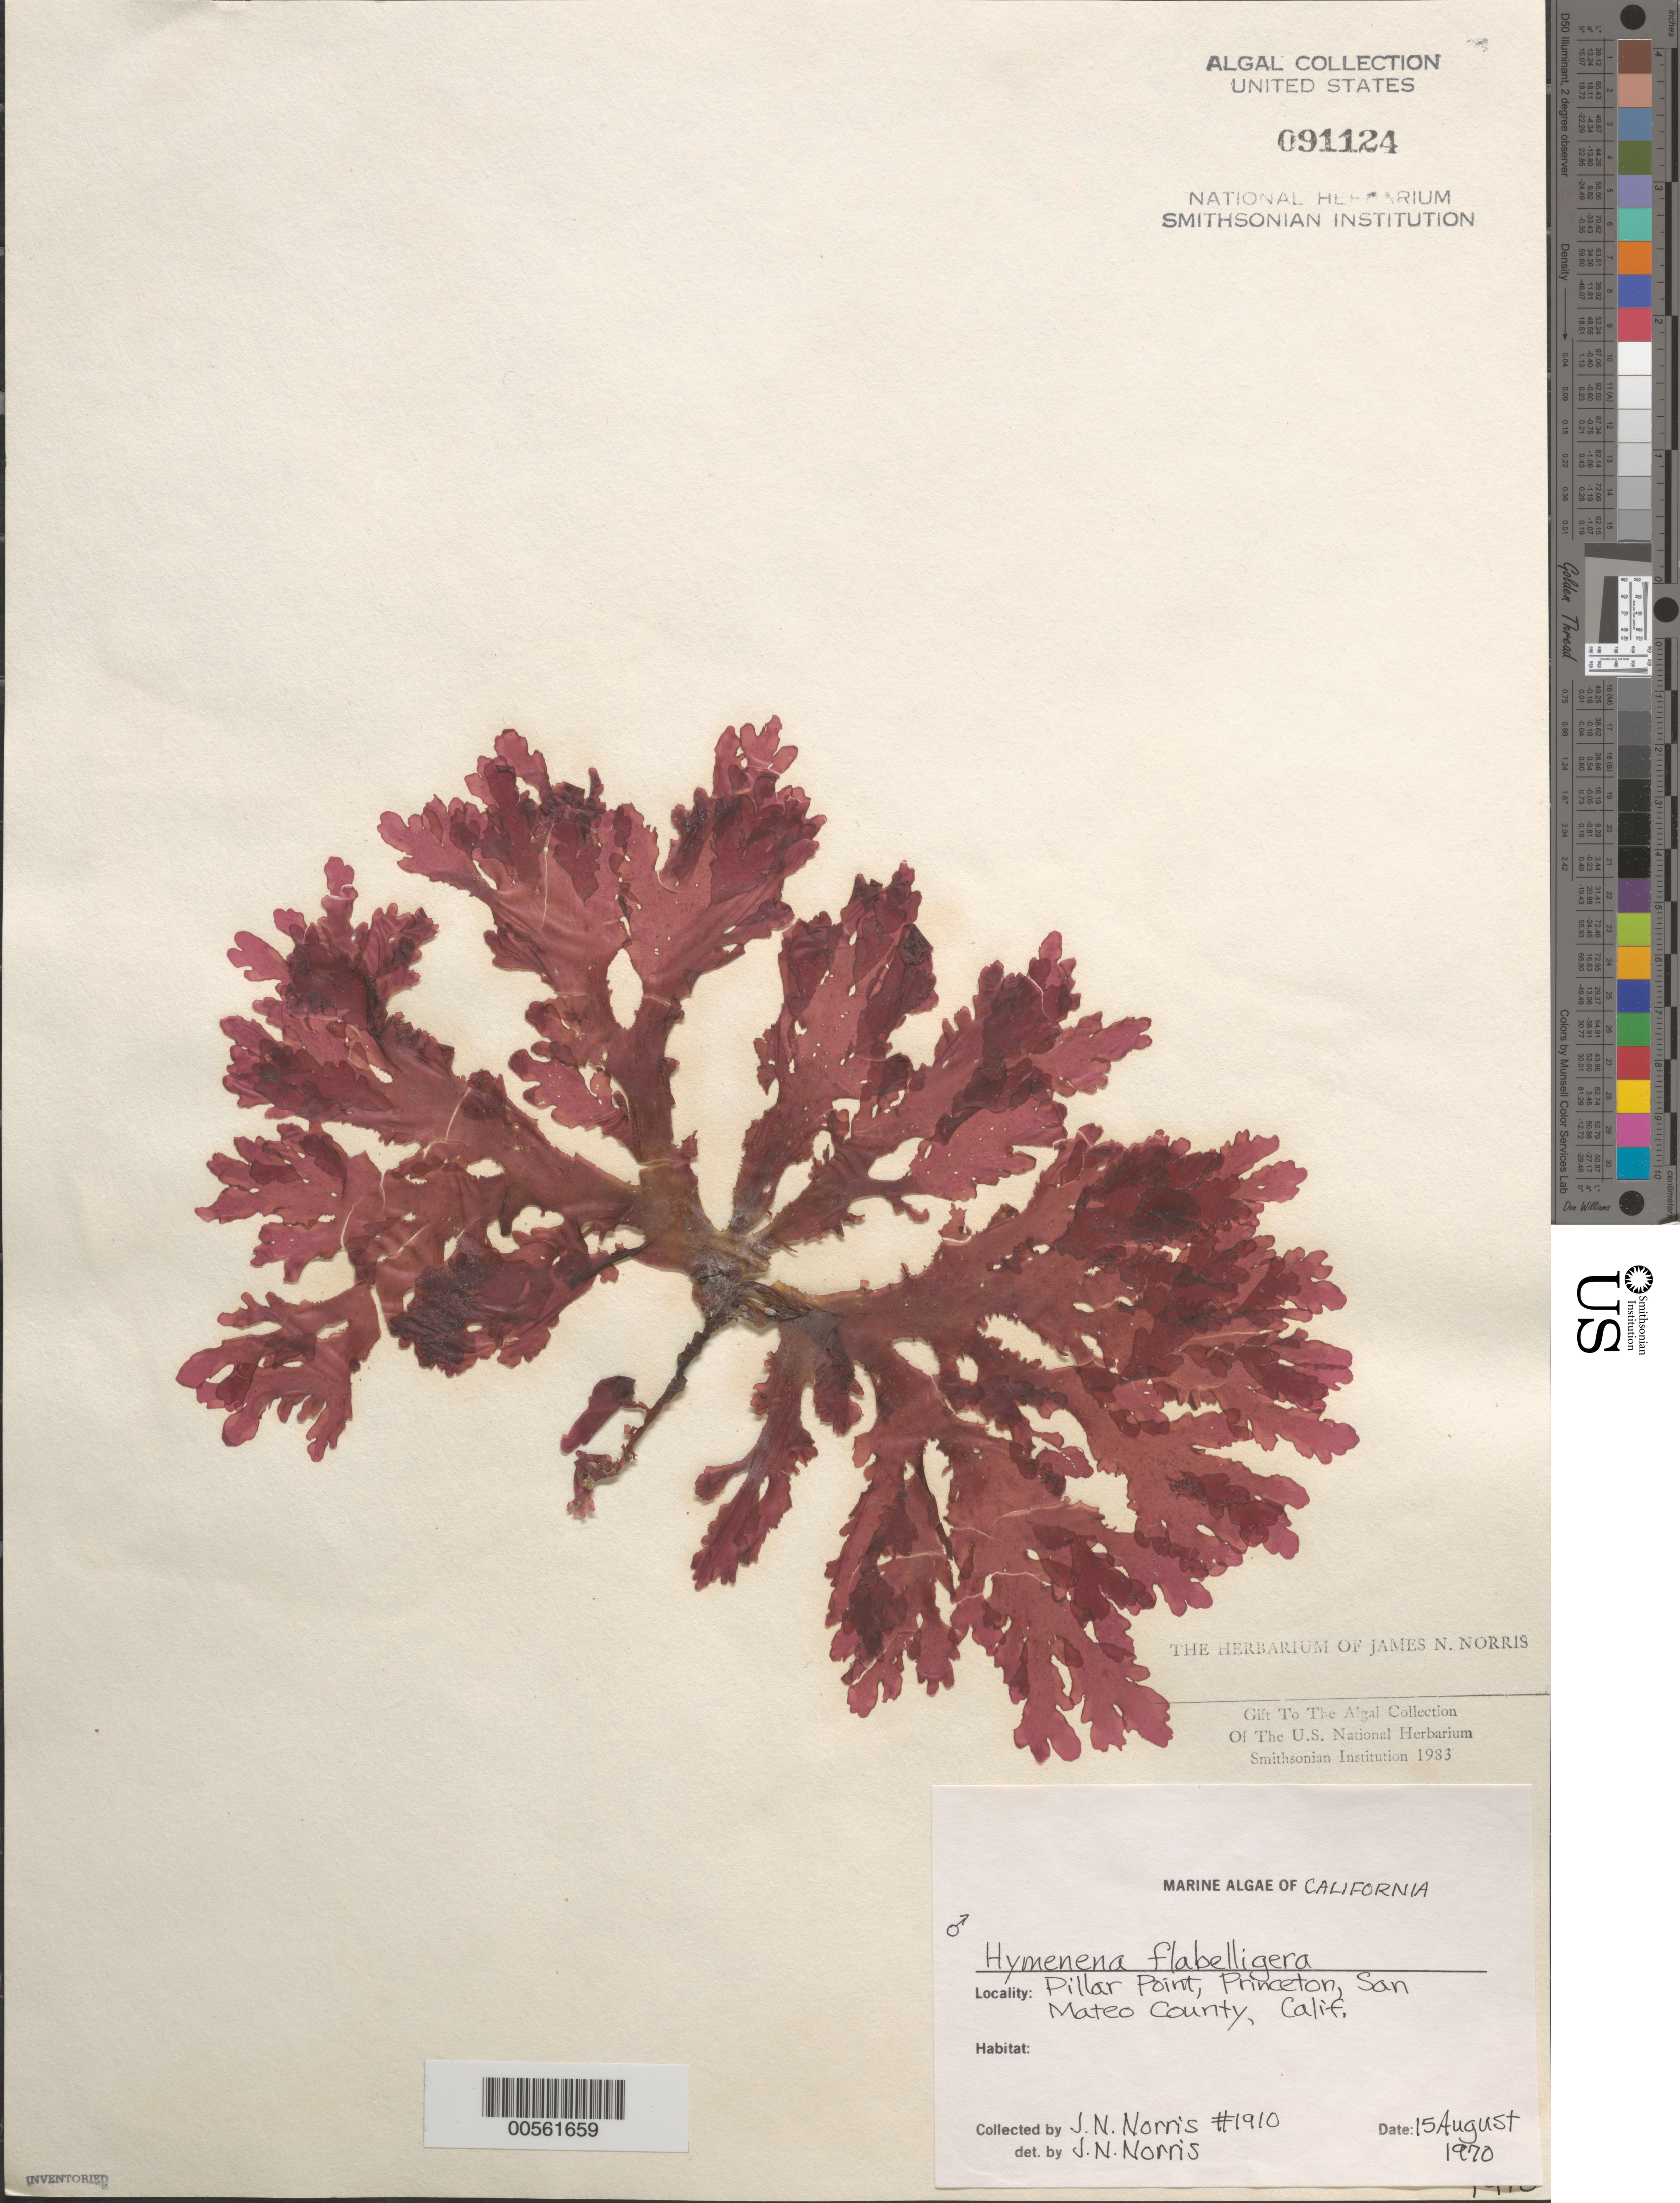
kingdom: Plantae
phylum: Rhodophyta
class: Florideophyceae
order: Ceramiales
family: Delesseriaceae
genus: Hymenena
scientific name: Hymenena flabelligera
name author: (J. Agardh) Kylin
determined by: Norris, James N.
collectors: J. N. Norris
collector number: JN-1910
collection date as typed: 15 Aug 1970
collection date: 1970-08-15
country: United States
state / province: California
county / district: San Mateo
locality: Pillar Point, Princeton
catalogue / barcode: US 91124